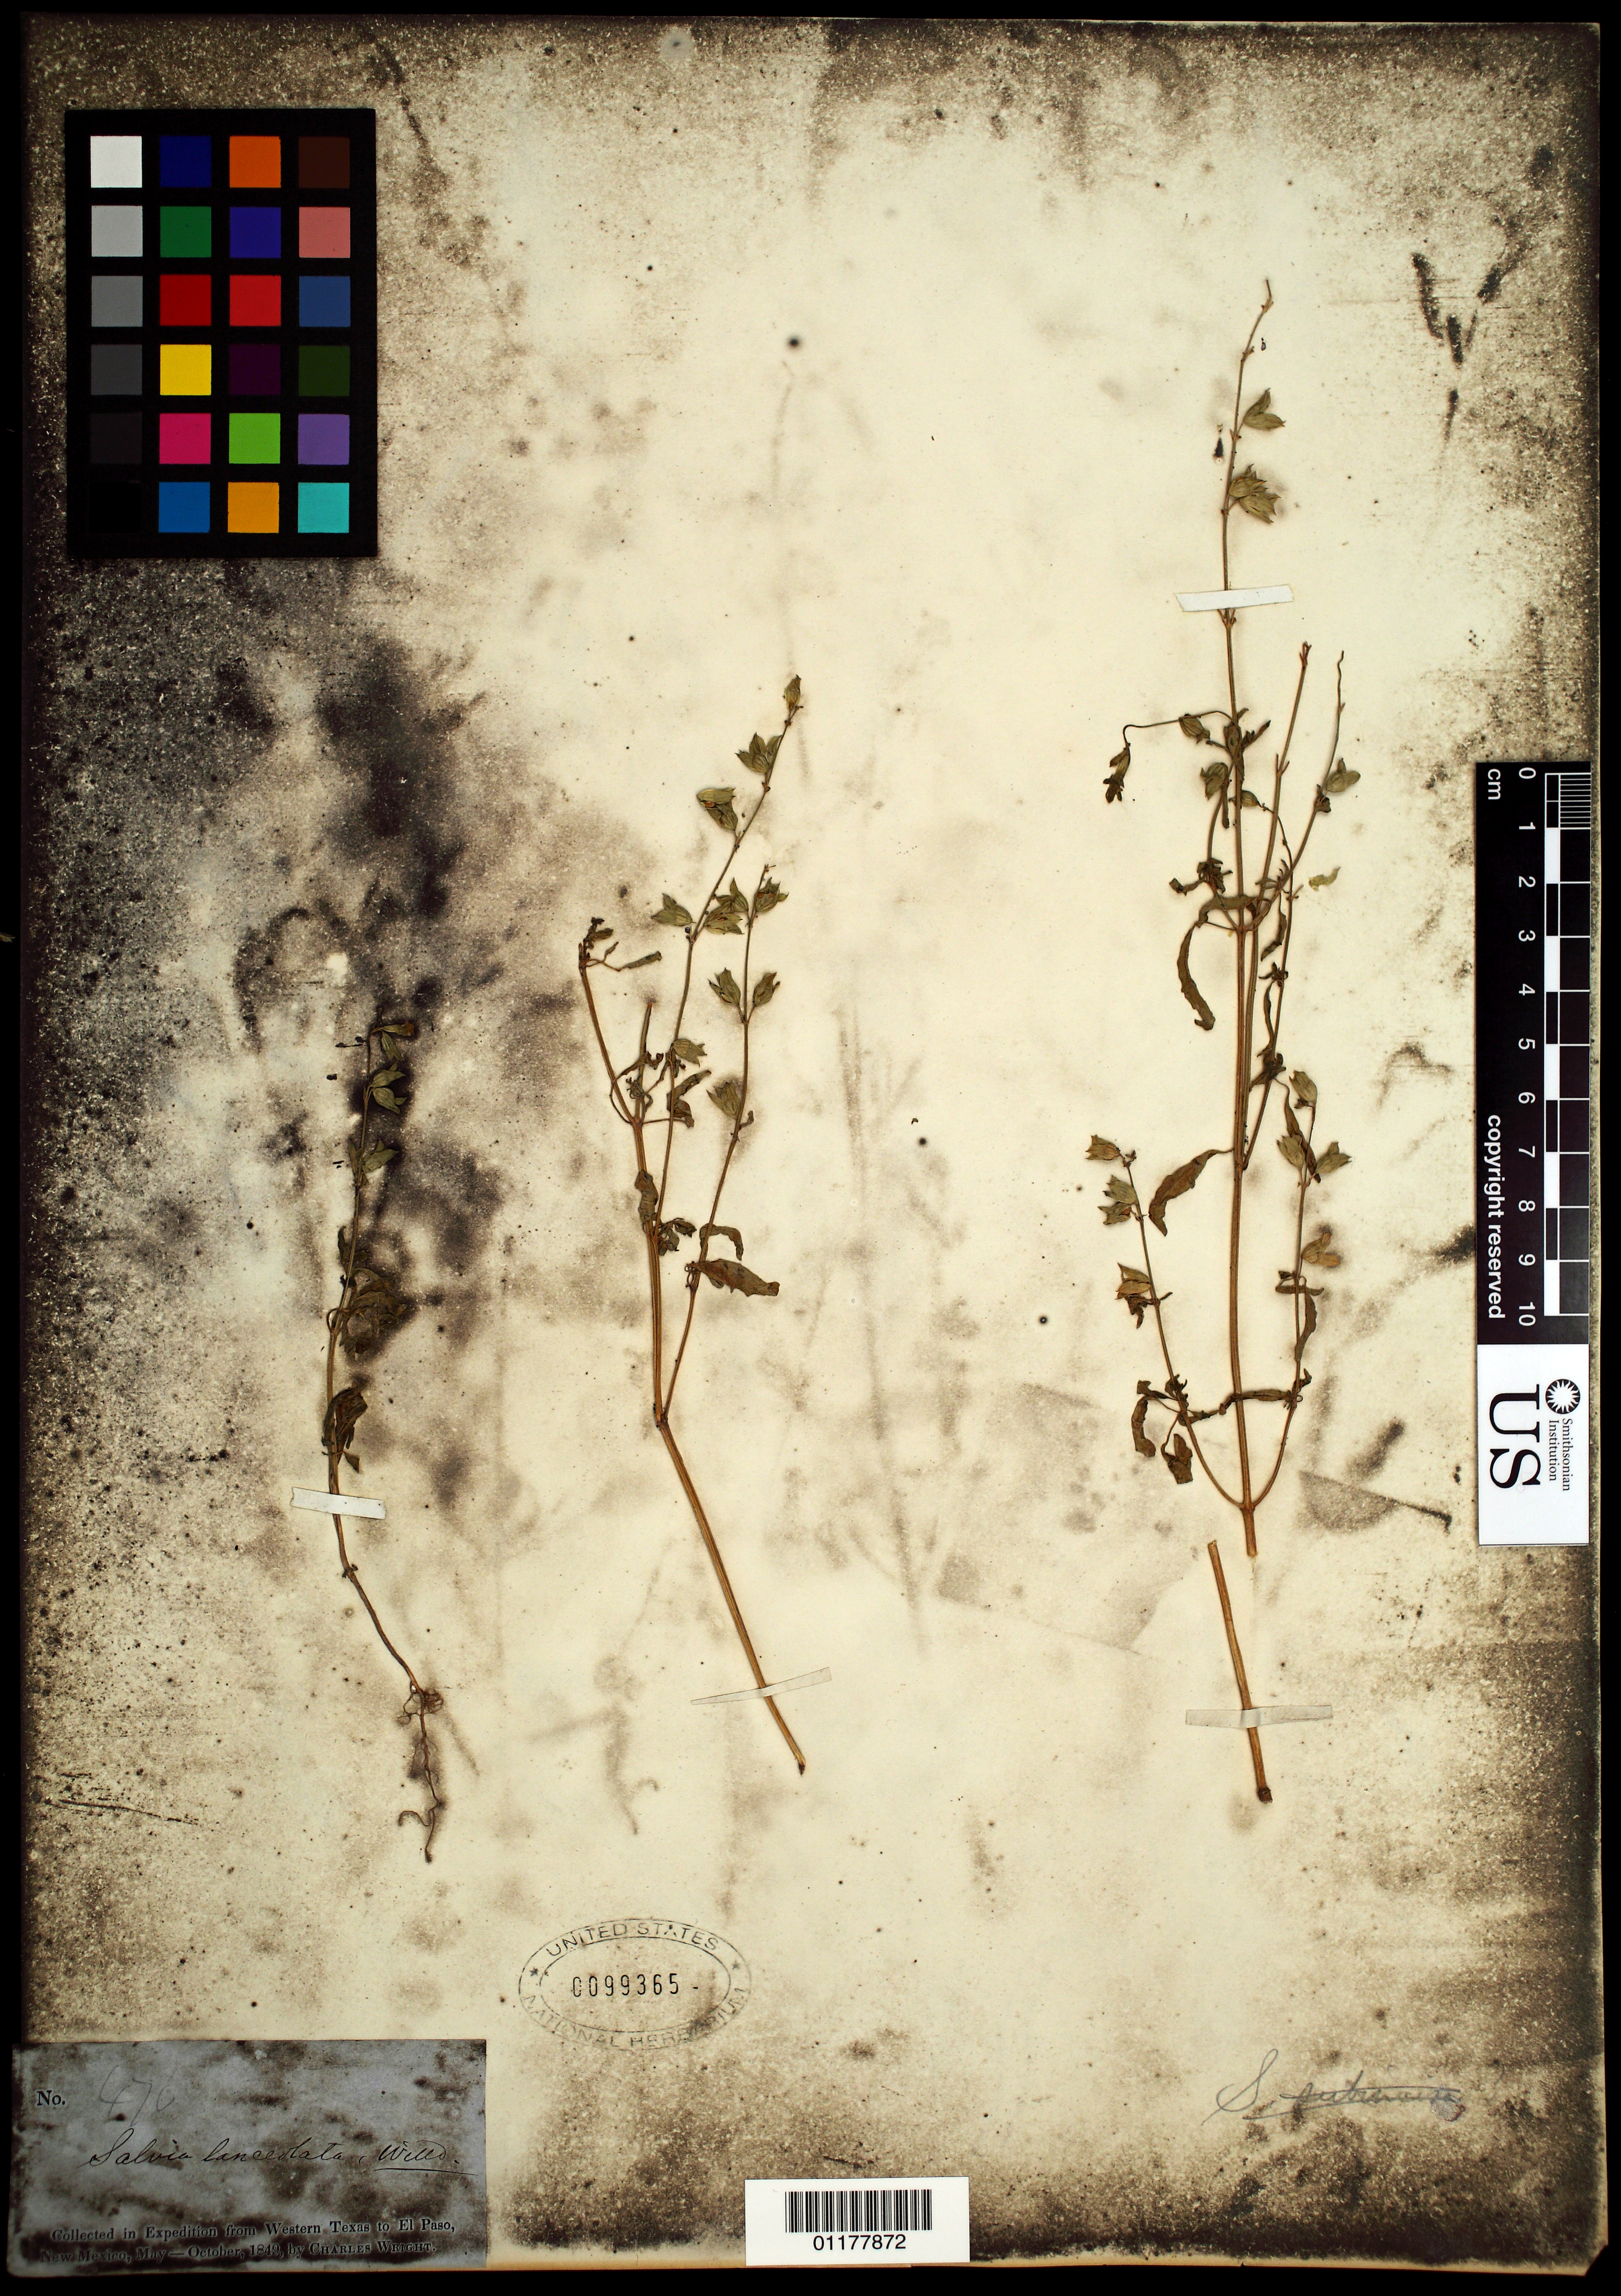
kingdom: Plantae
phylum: Tracheophyta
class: Magnoliopsida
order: Lamiales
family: Lamiaceae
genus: Salvia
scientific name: Salvia lanceolata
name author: Brouss.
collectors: C. Wright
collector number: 470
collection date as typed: May 1849 to -- Oct 1849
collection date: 1849-05/1849-10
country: United States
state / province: New Mexico / Texas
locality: from Western Texas to El Passo, New Mexico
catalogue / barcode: US 99365